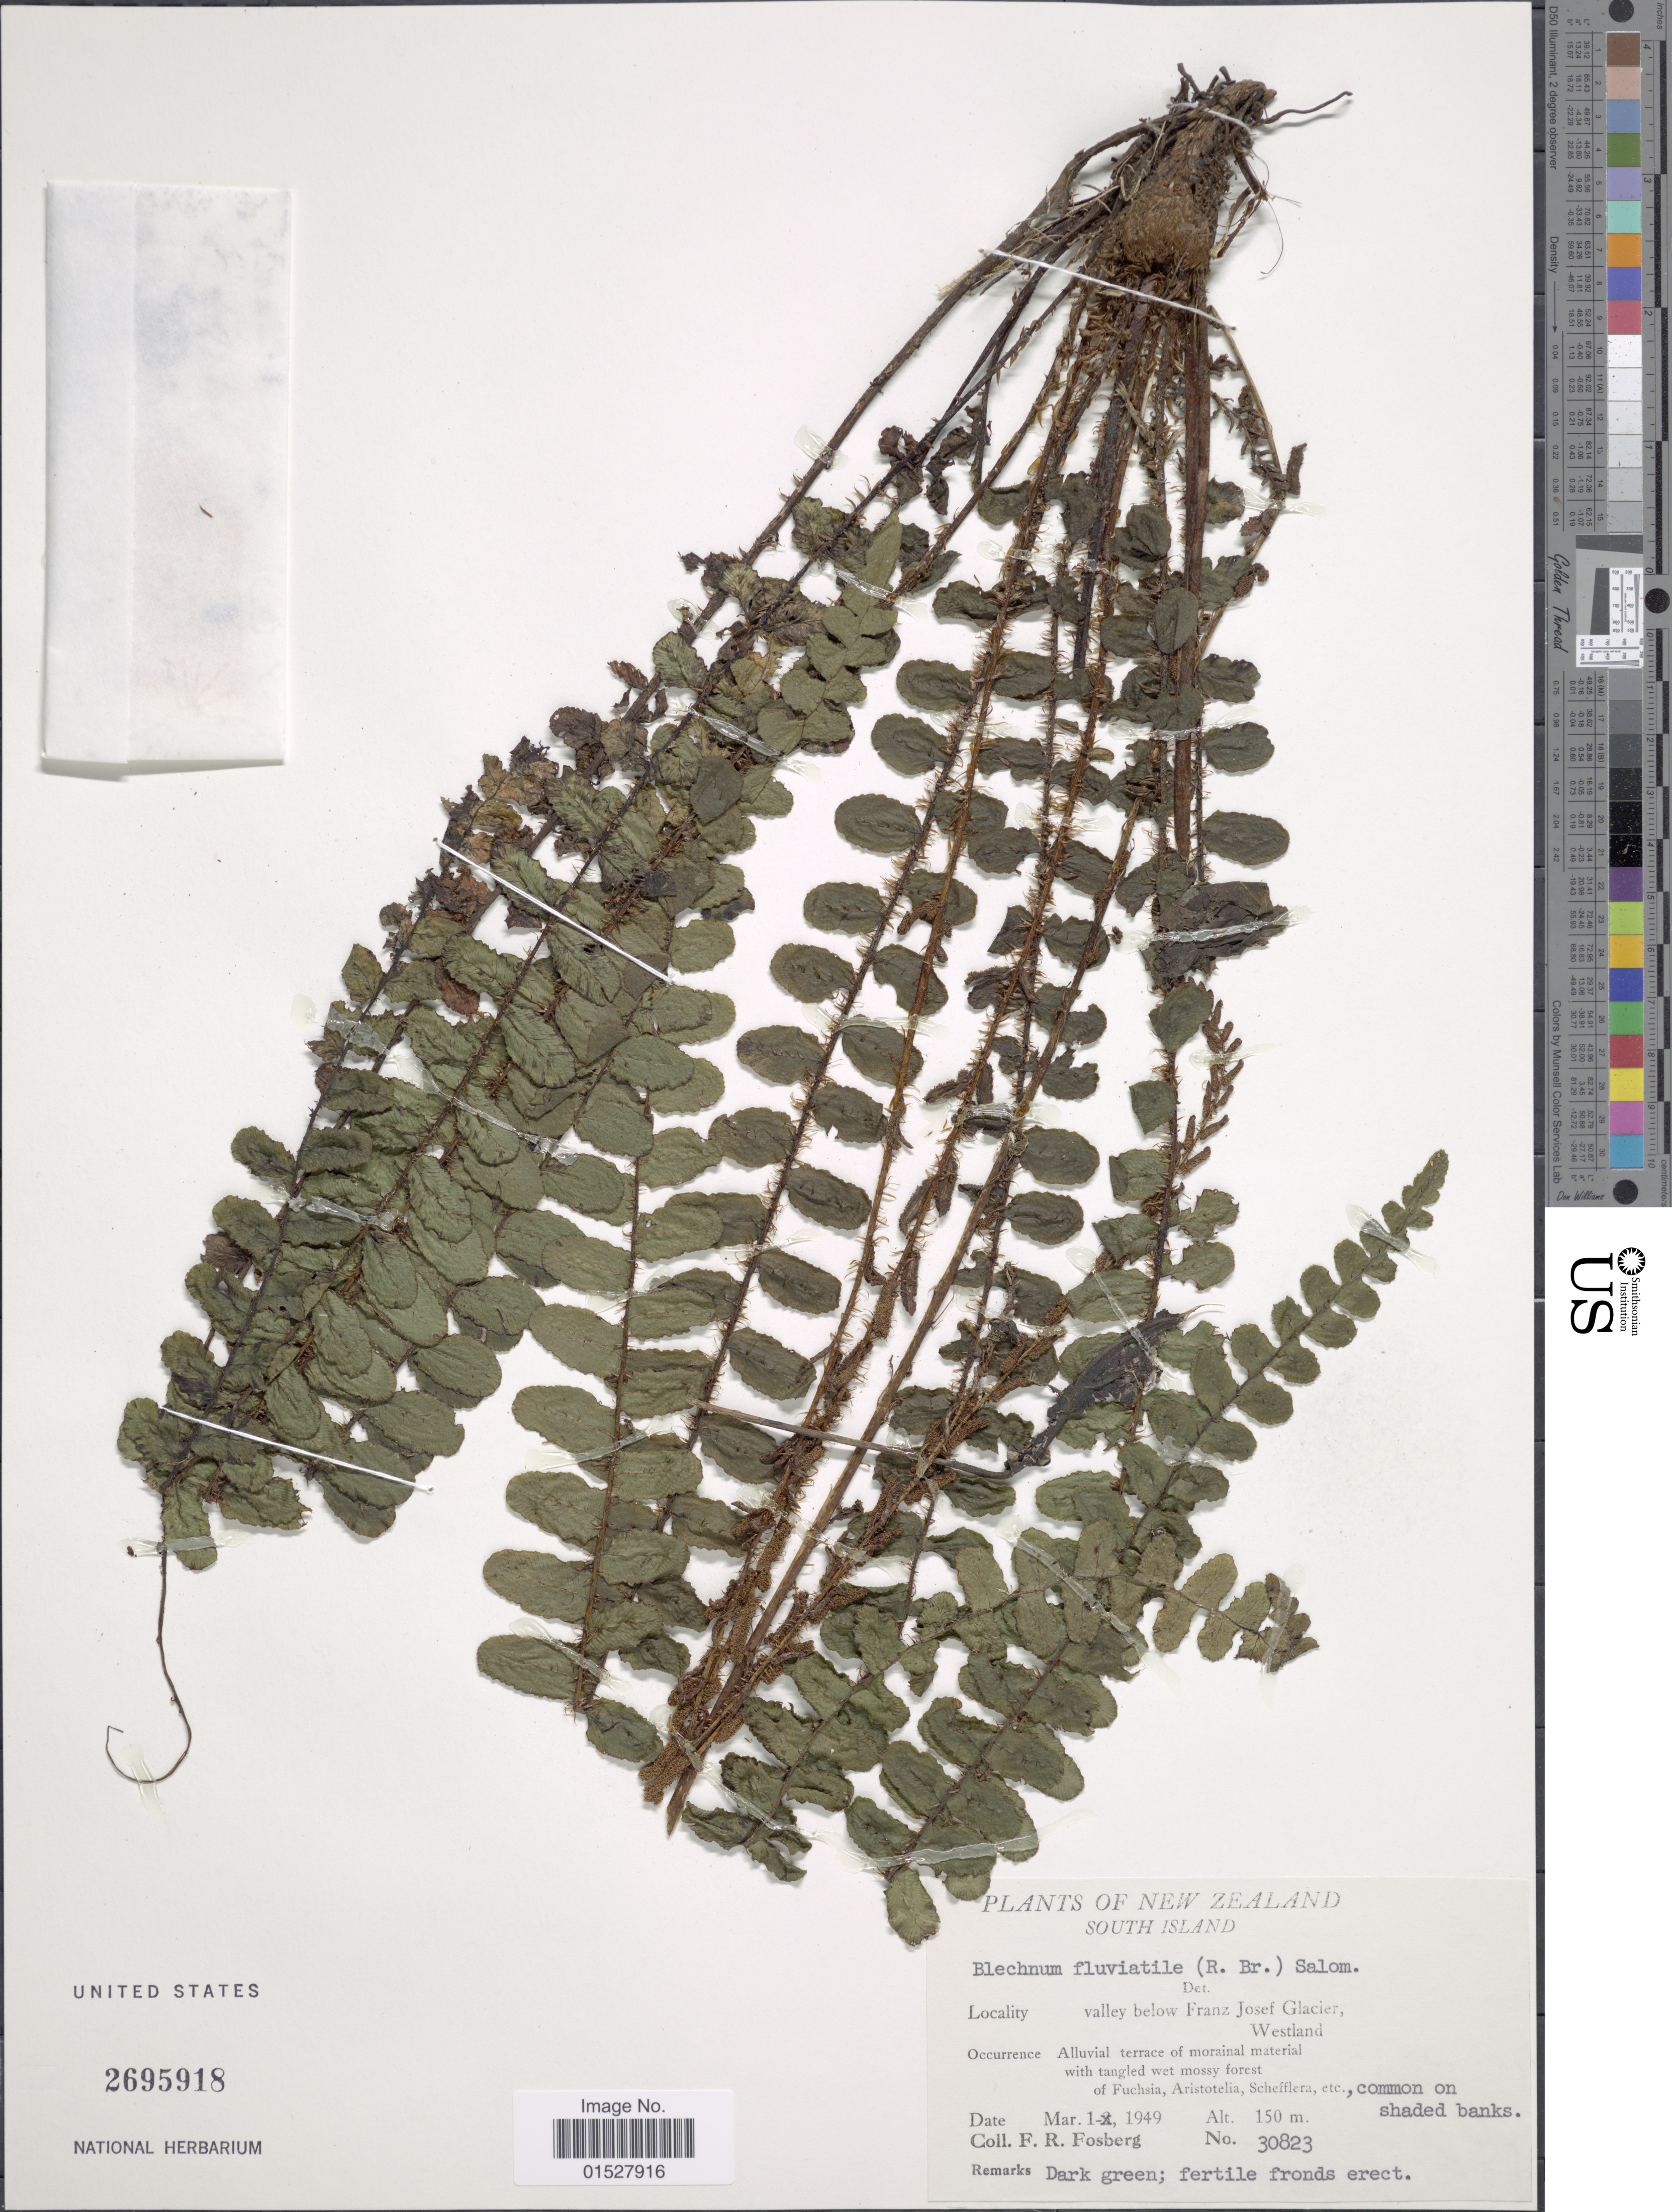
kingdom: Plantae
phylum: Tracheophyta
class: Polypodiopsida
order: Polypodiales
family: Blechnaceae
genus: Blechnum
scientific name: Blechnum fluviatile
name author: (R. Br.) E.J. Lowe ex Salomon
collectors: F. R. Fosberg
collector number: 30823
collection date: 1949-03-01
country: New Zealand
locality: South Island, valley below Franz Josef Glacier, Westland.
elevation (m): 150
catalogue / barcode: US 2695918